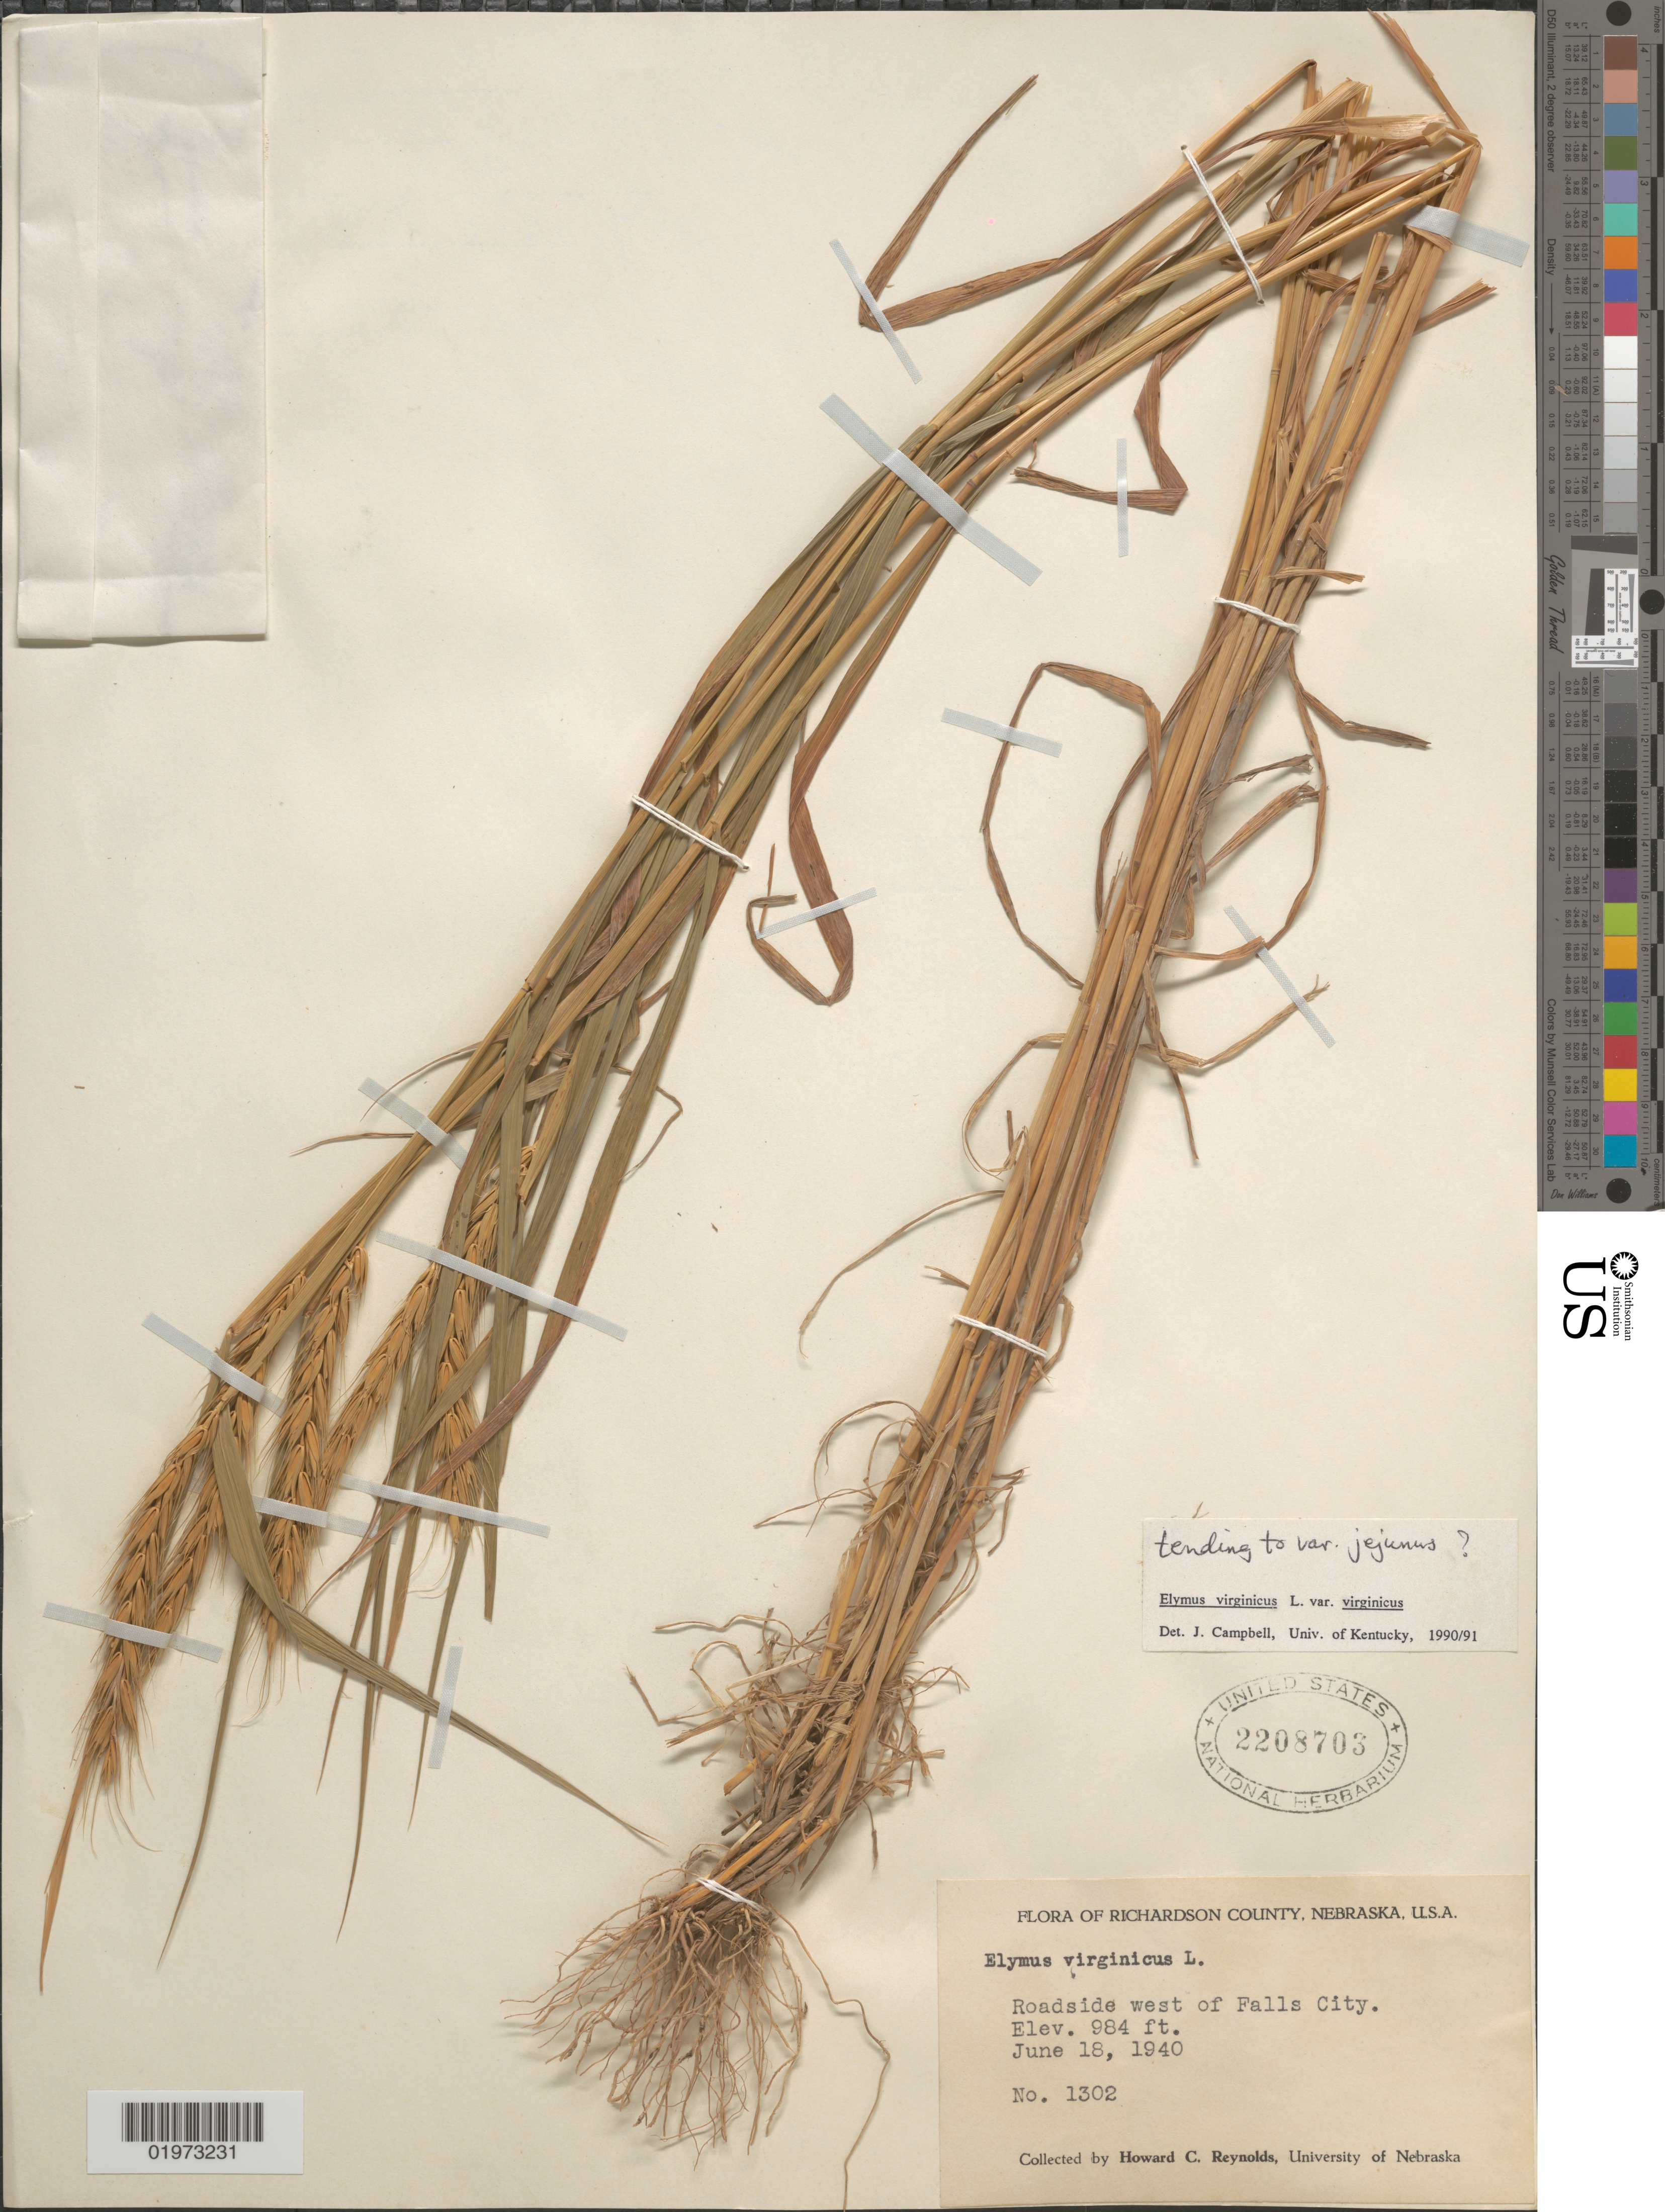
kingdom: Plantae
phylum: Tracheophyta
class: Liliopsida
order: Poales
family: Poaceae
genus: Elymus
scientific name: Elymus virginicus var. virginicus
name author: L.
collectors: H. Reynolds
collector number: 1302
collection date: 1940-06-18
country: United States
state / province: Nebraska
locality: Richardson County. Roadside west of Falls City.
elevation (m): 300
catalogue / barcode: US 2208703